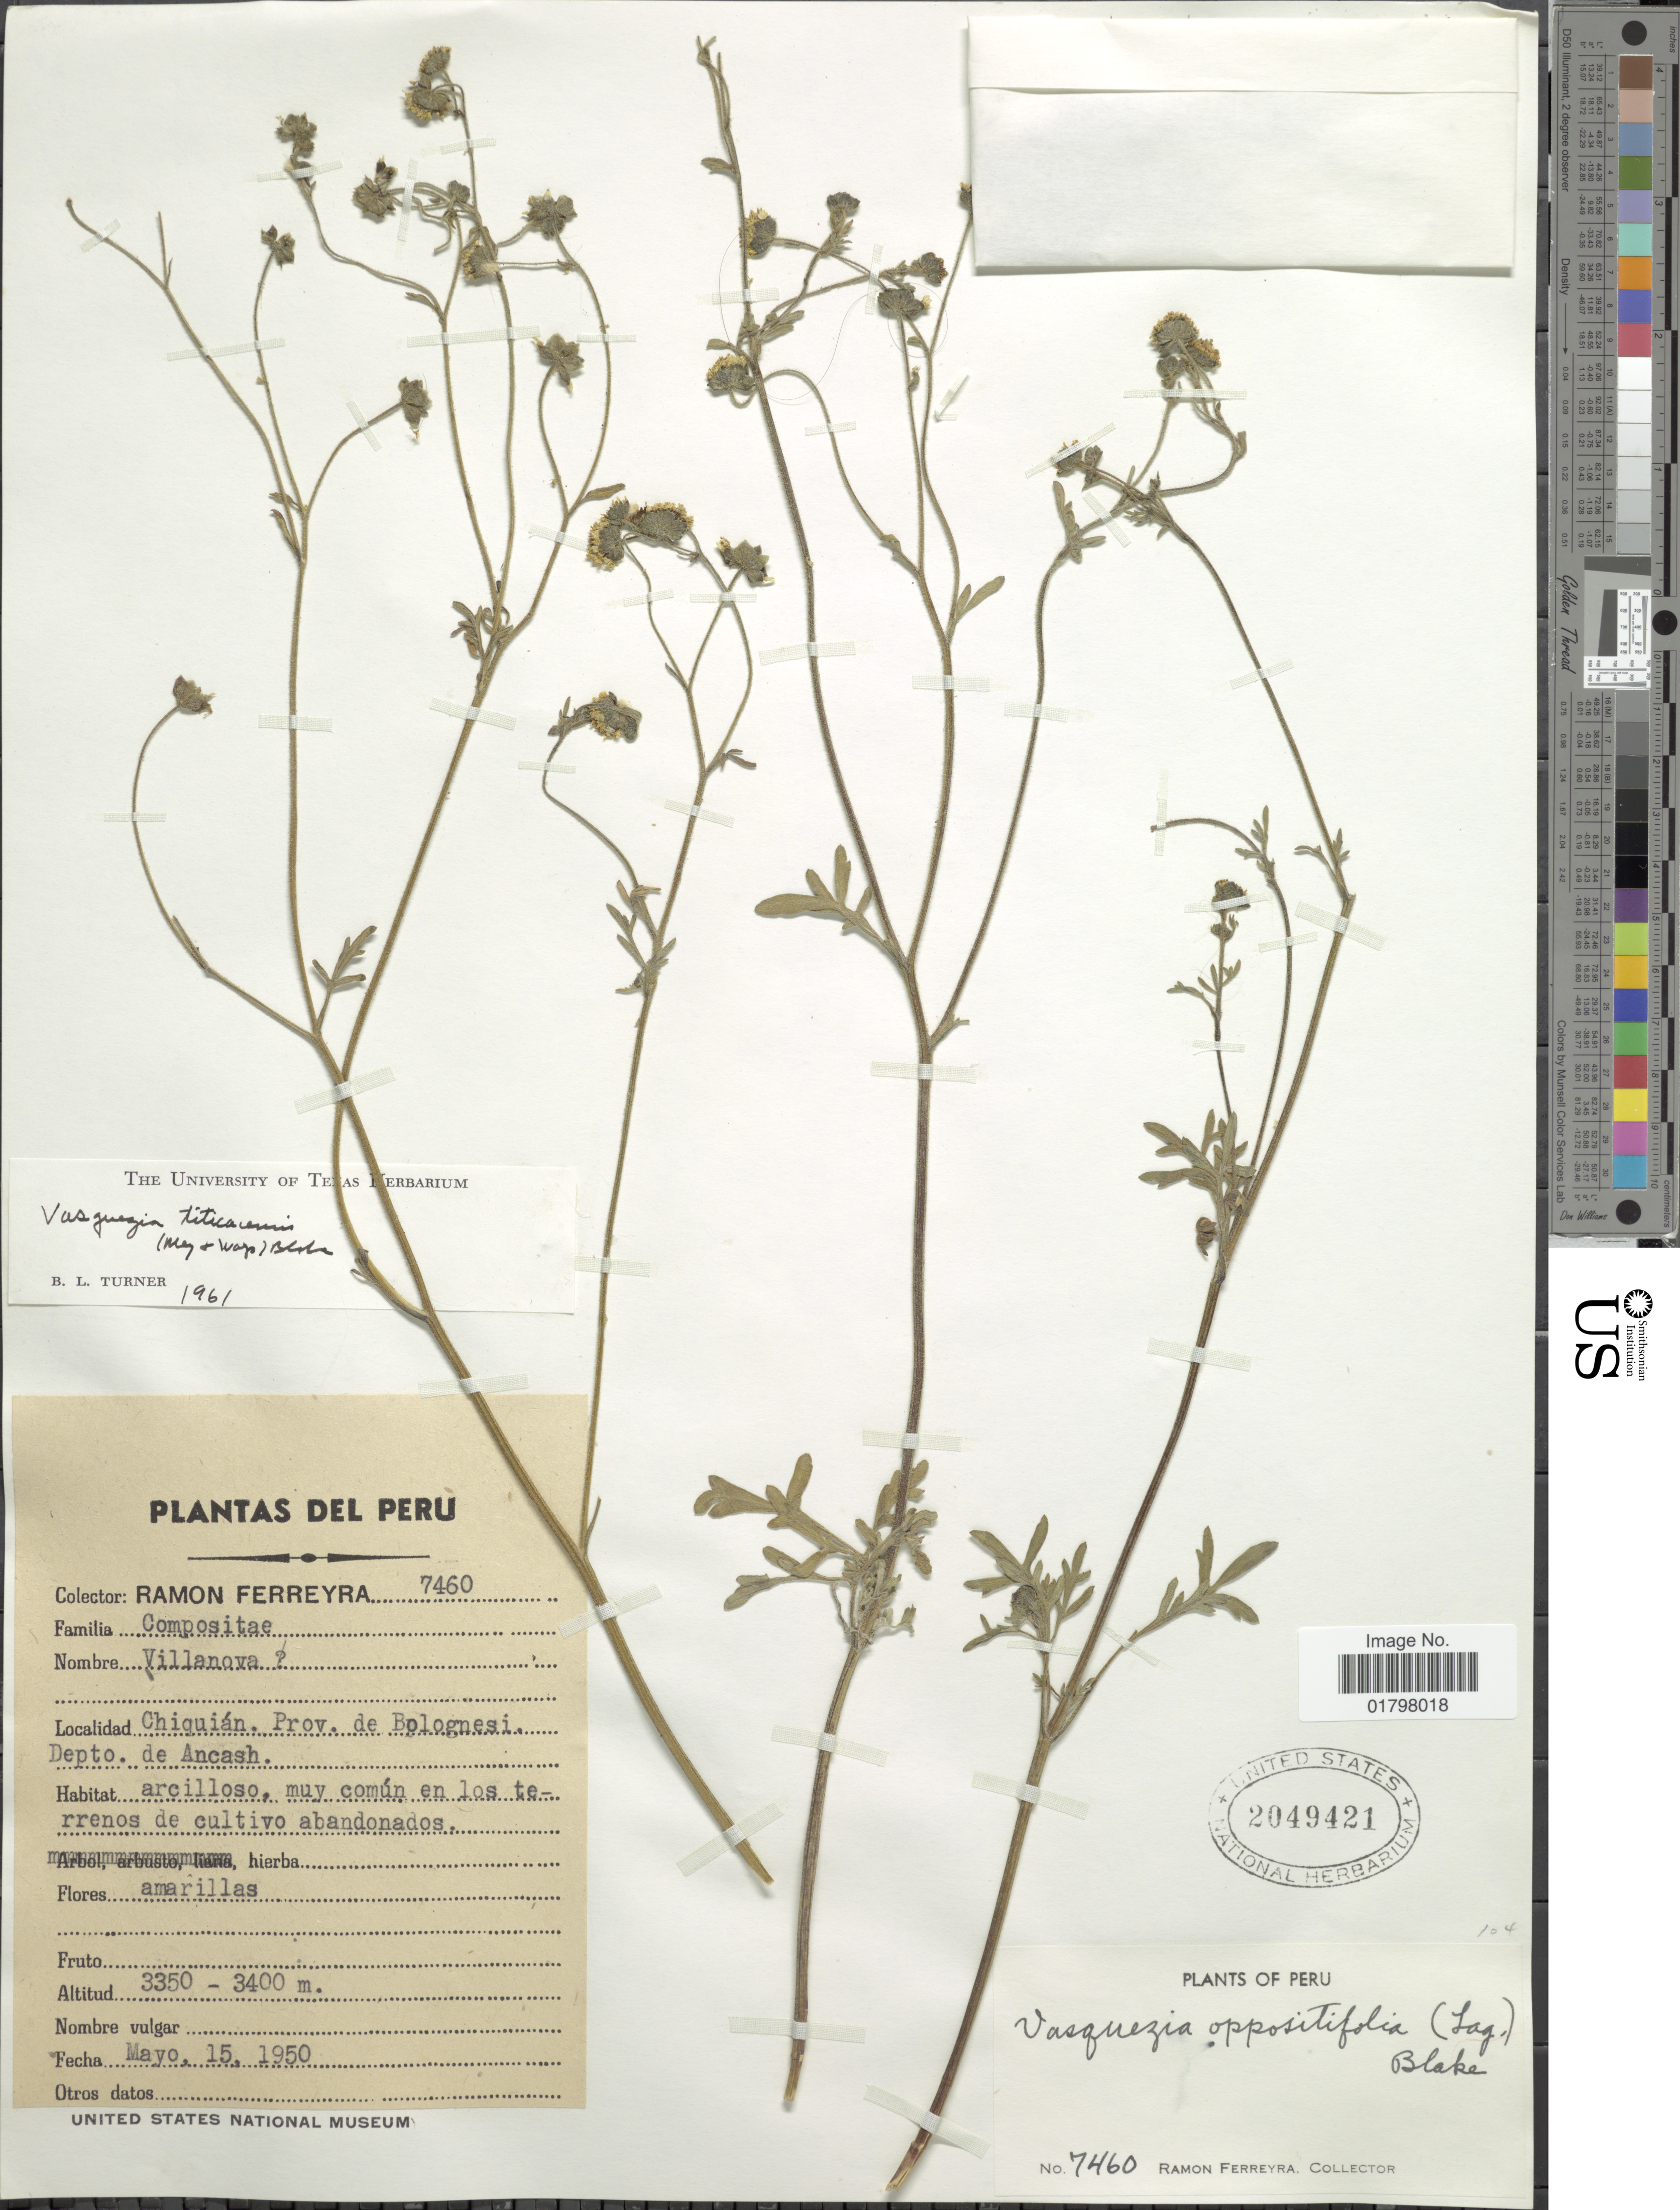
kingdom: Plantae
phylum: Tracheophyta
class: Magnoliopsida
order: Asterales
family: Asteraceae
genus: Vasquesia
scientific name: Vasquesia titicacensis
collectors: R. A. Ferreyra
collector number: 7460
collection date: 1950-05-15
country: Peru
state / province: Ancash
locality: Chiquián, Prov. de Bolognesi. Depto. de Ancash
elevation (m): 3350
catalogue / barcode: US 2049421